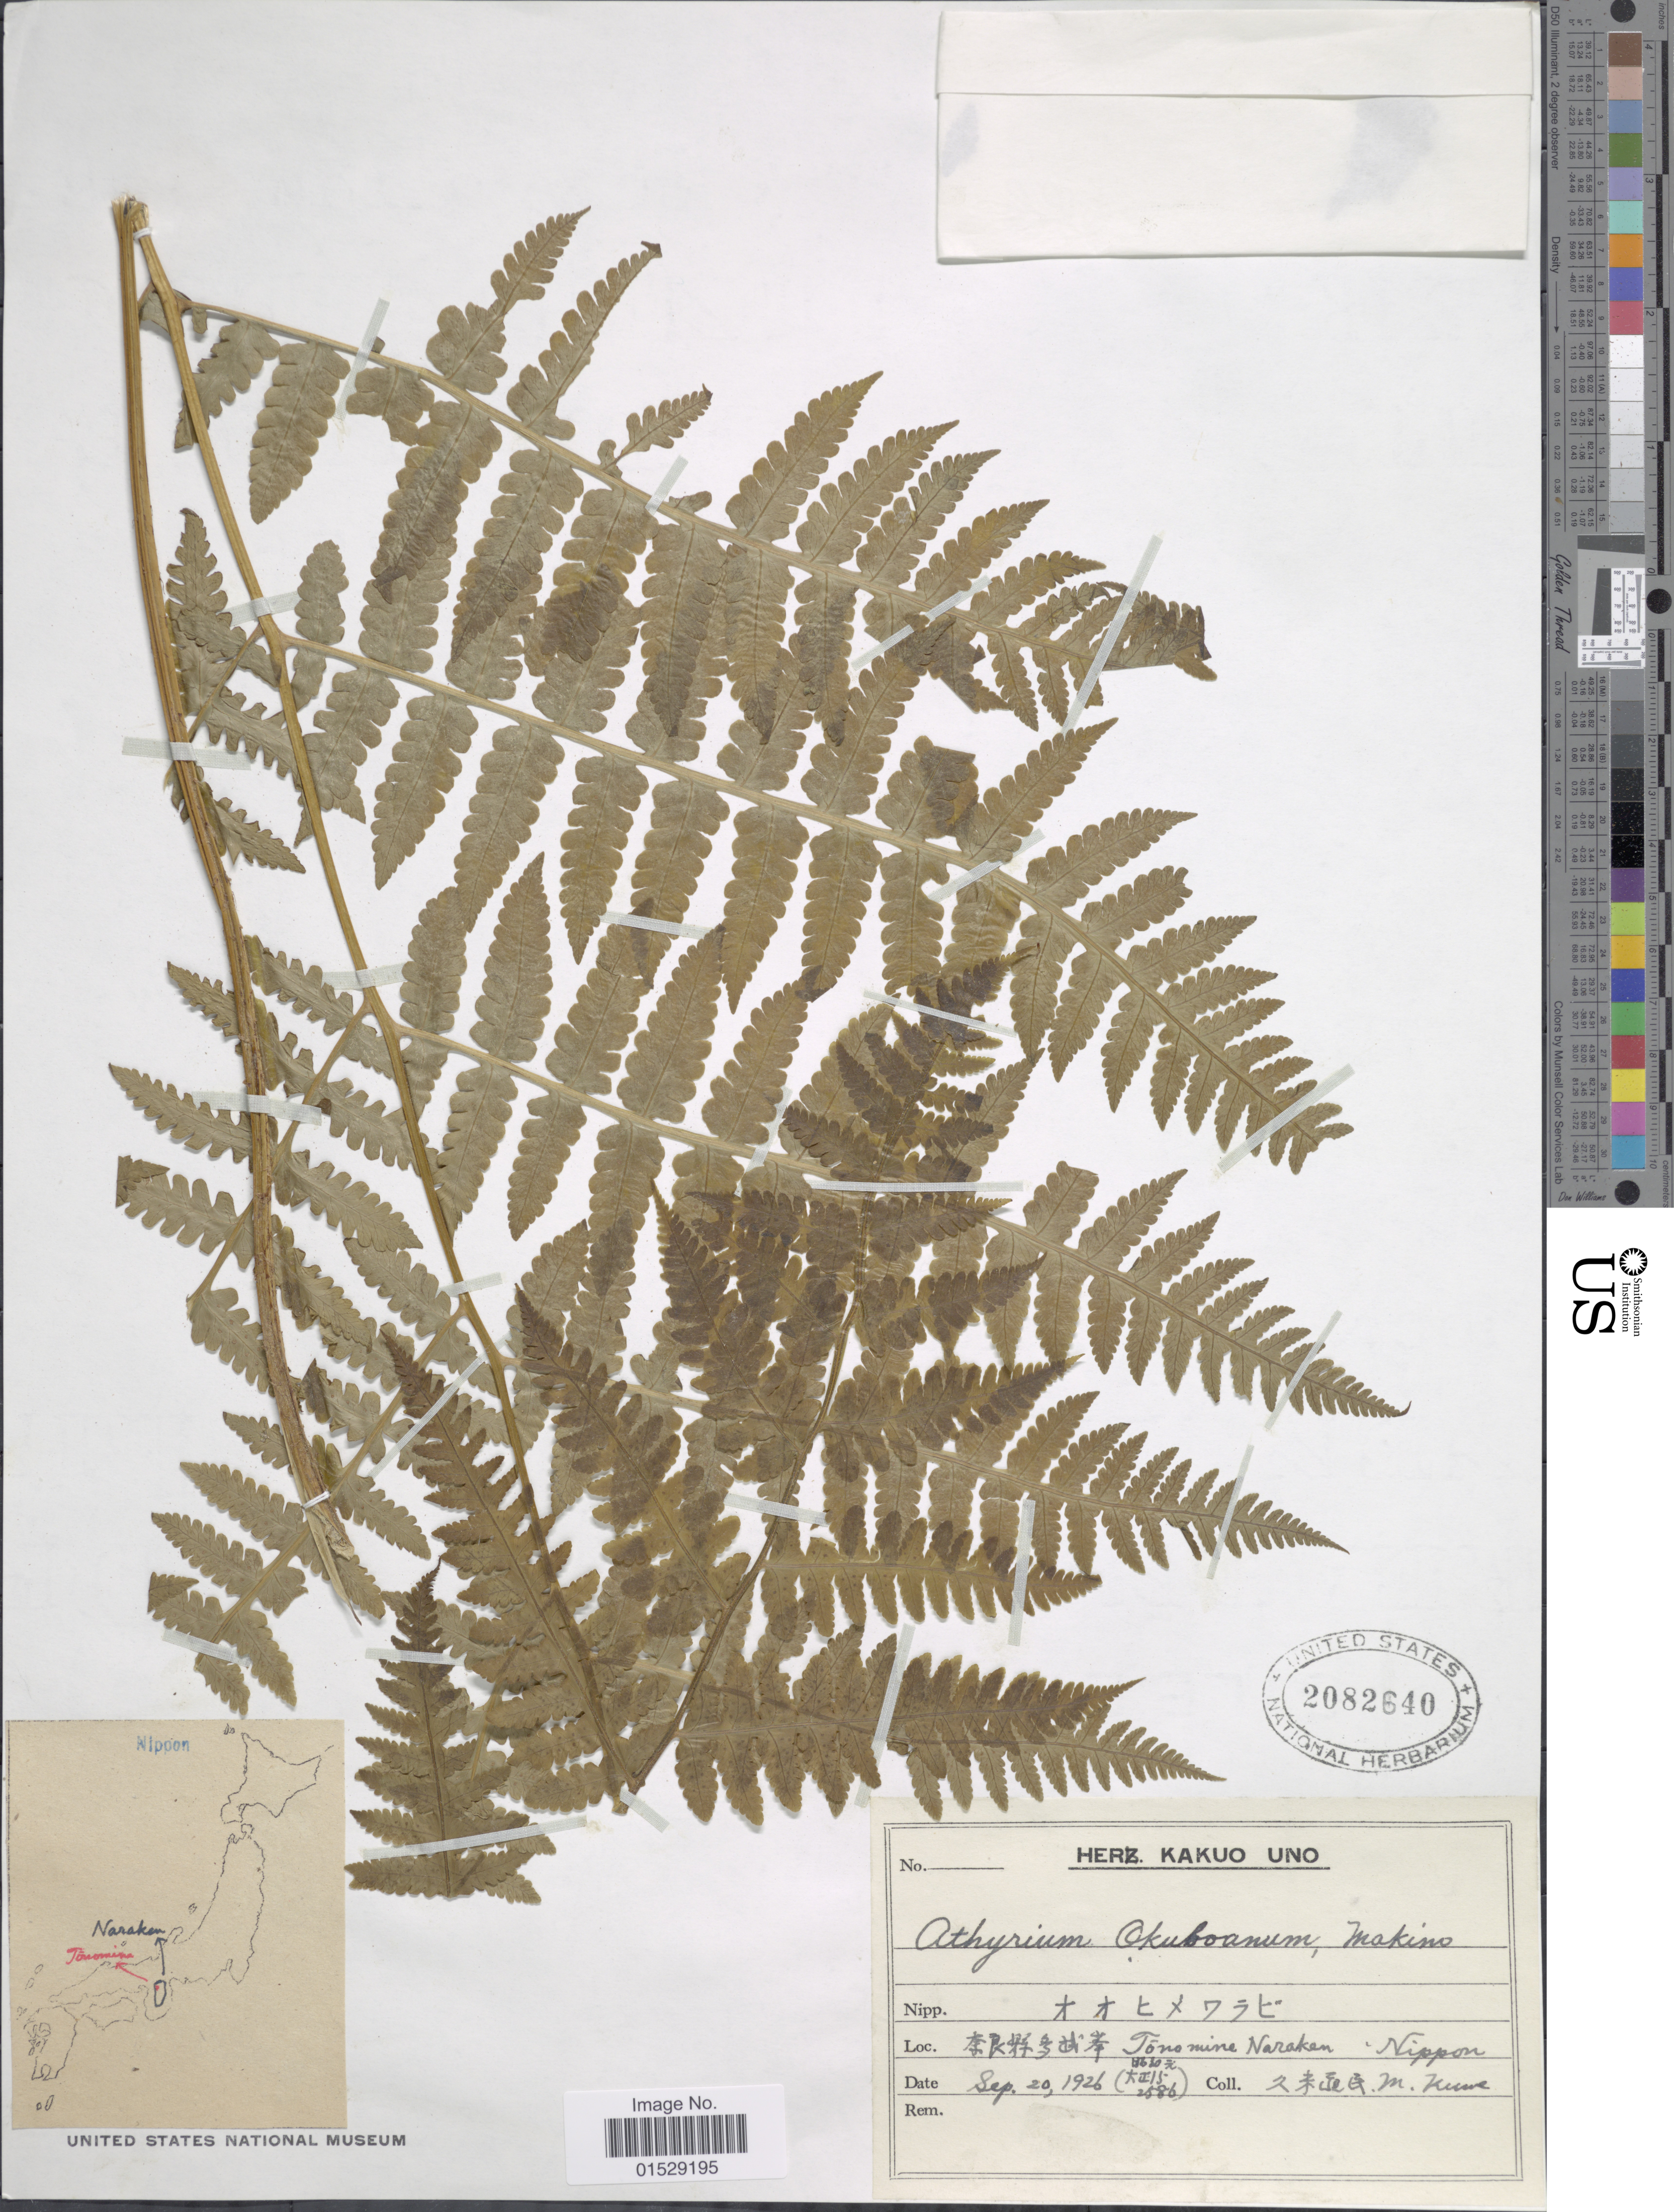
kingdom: Plantae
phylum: Tracheophyta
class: Polypodiopsida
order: Polypodiales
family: Athyriaceae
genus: Deparia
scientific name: Deparia okuboana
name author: (Makino) M. Kato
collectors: M. Kume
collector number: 2586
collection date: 1926-09-20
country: Japan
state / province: Nara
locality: Tonomine, Nara-ken, Nippon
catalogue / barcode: US 2082640